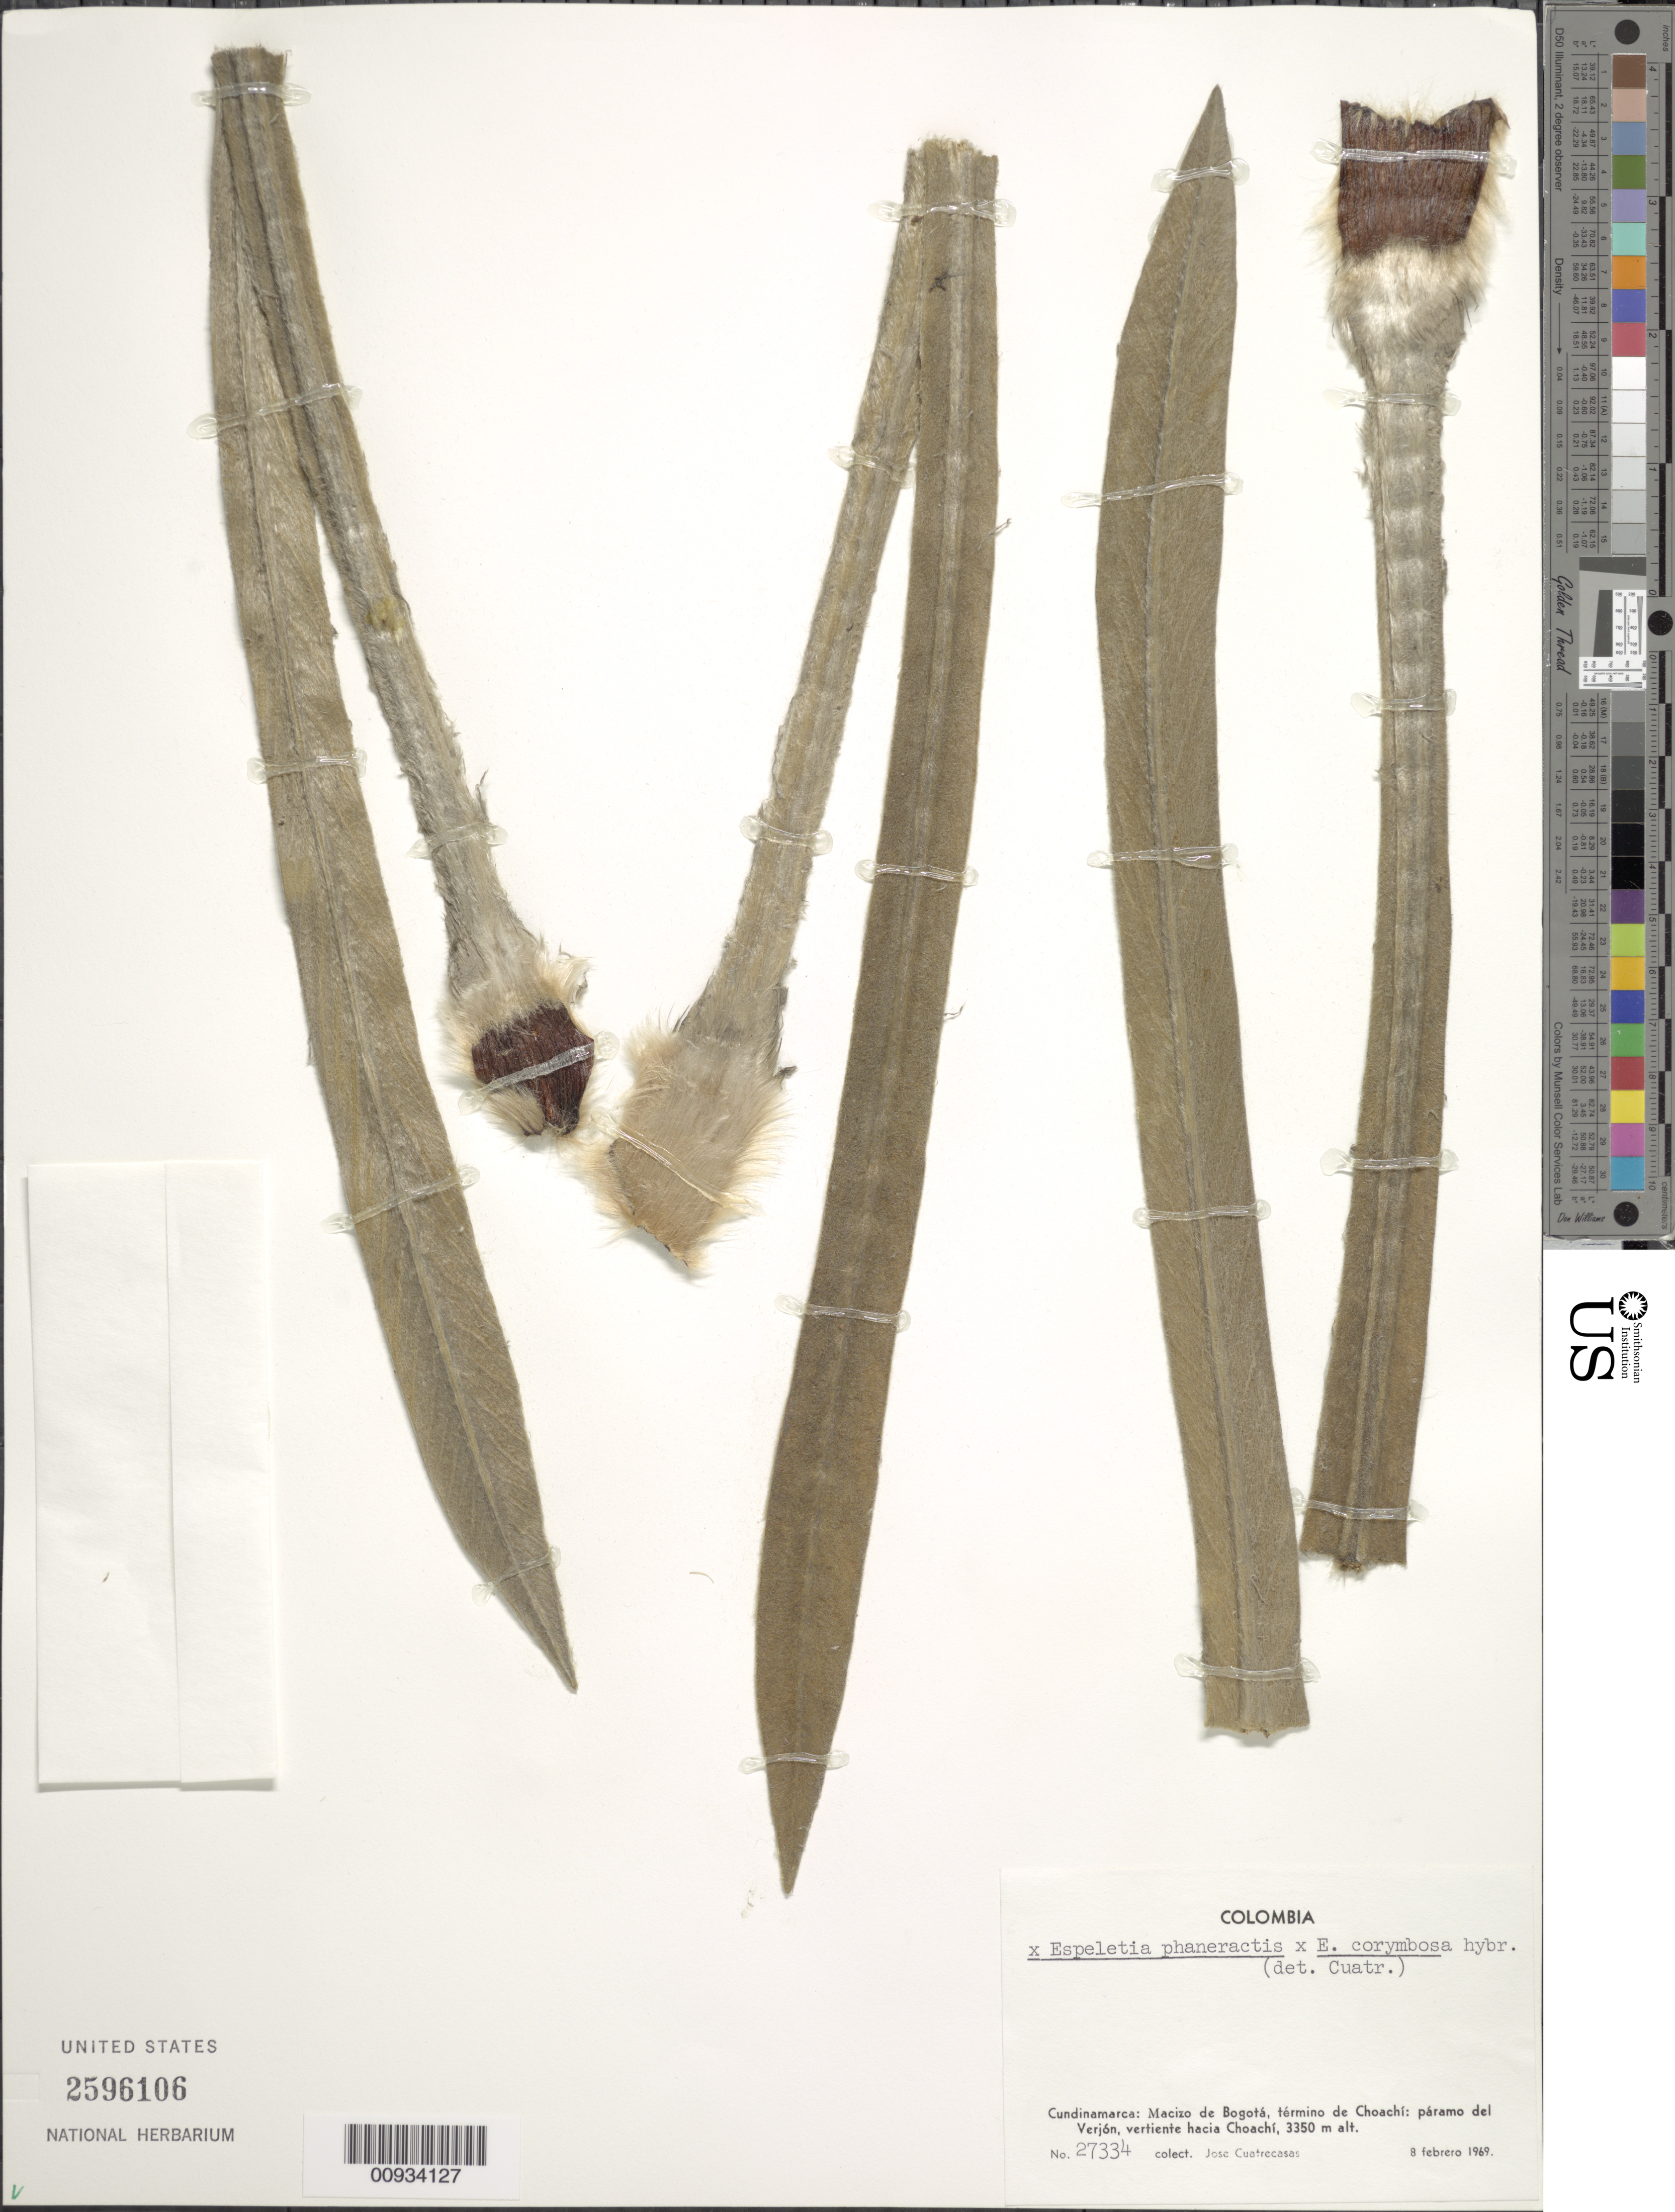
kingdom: Plantae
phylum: Tracheophyta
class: Magnoliopsida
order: Asterales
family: Asteraceae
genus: Espeletiopsis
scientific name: Espeletiopsis bogotensis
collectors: J. Cuatrecasas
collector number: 27334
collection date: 1969-02-08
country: Colombia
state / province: Cundinamarca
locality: Macizo de Bogota, termino de Choachi, paramo del Verjon, vertiente hacia Choachi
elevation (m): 3350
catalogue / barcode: US 2596106